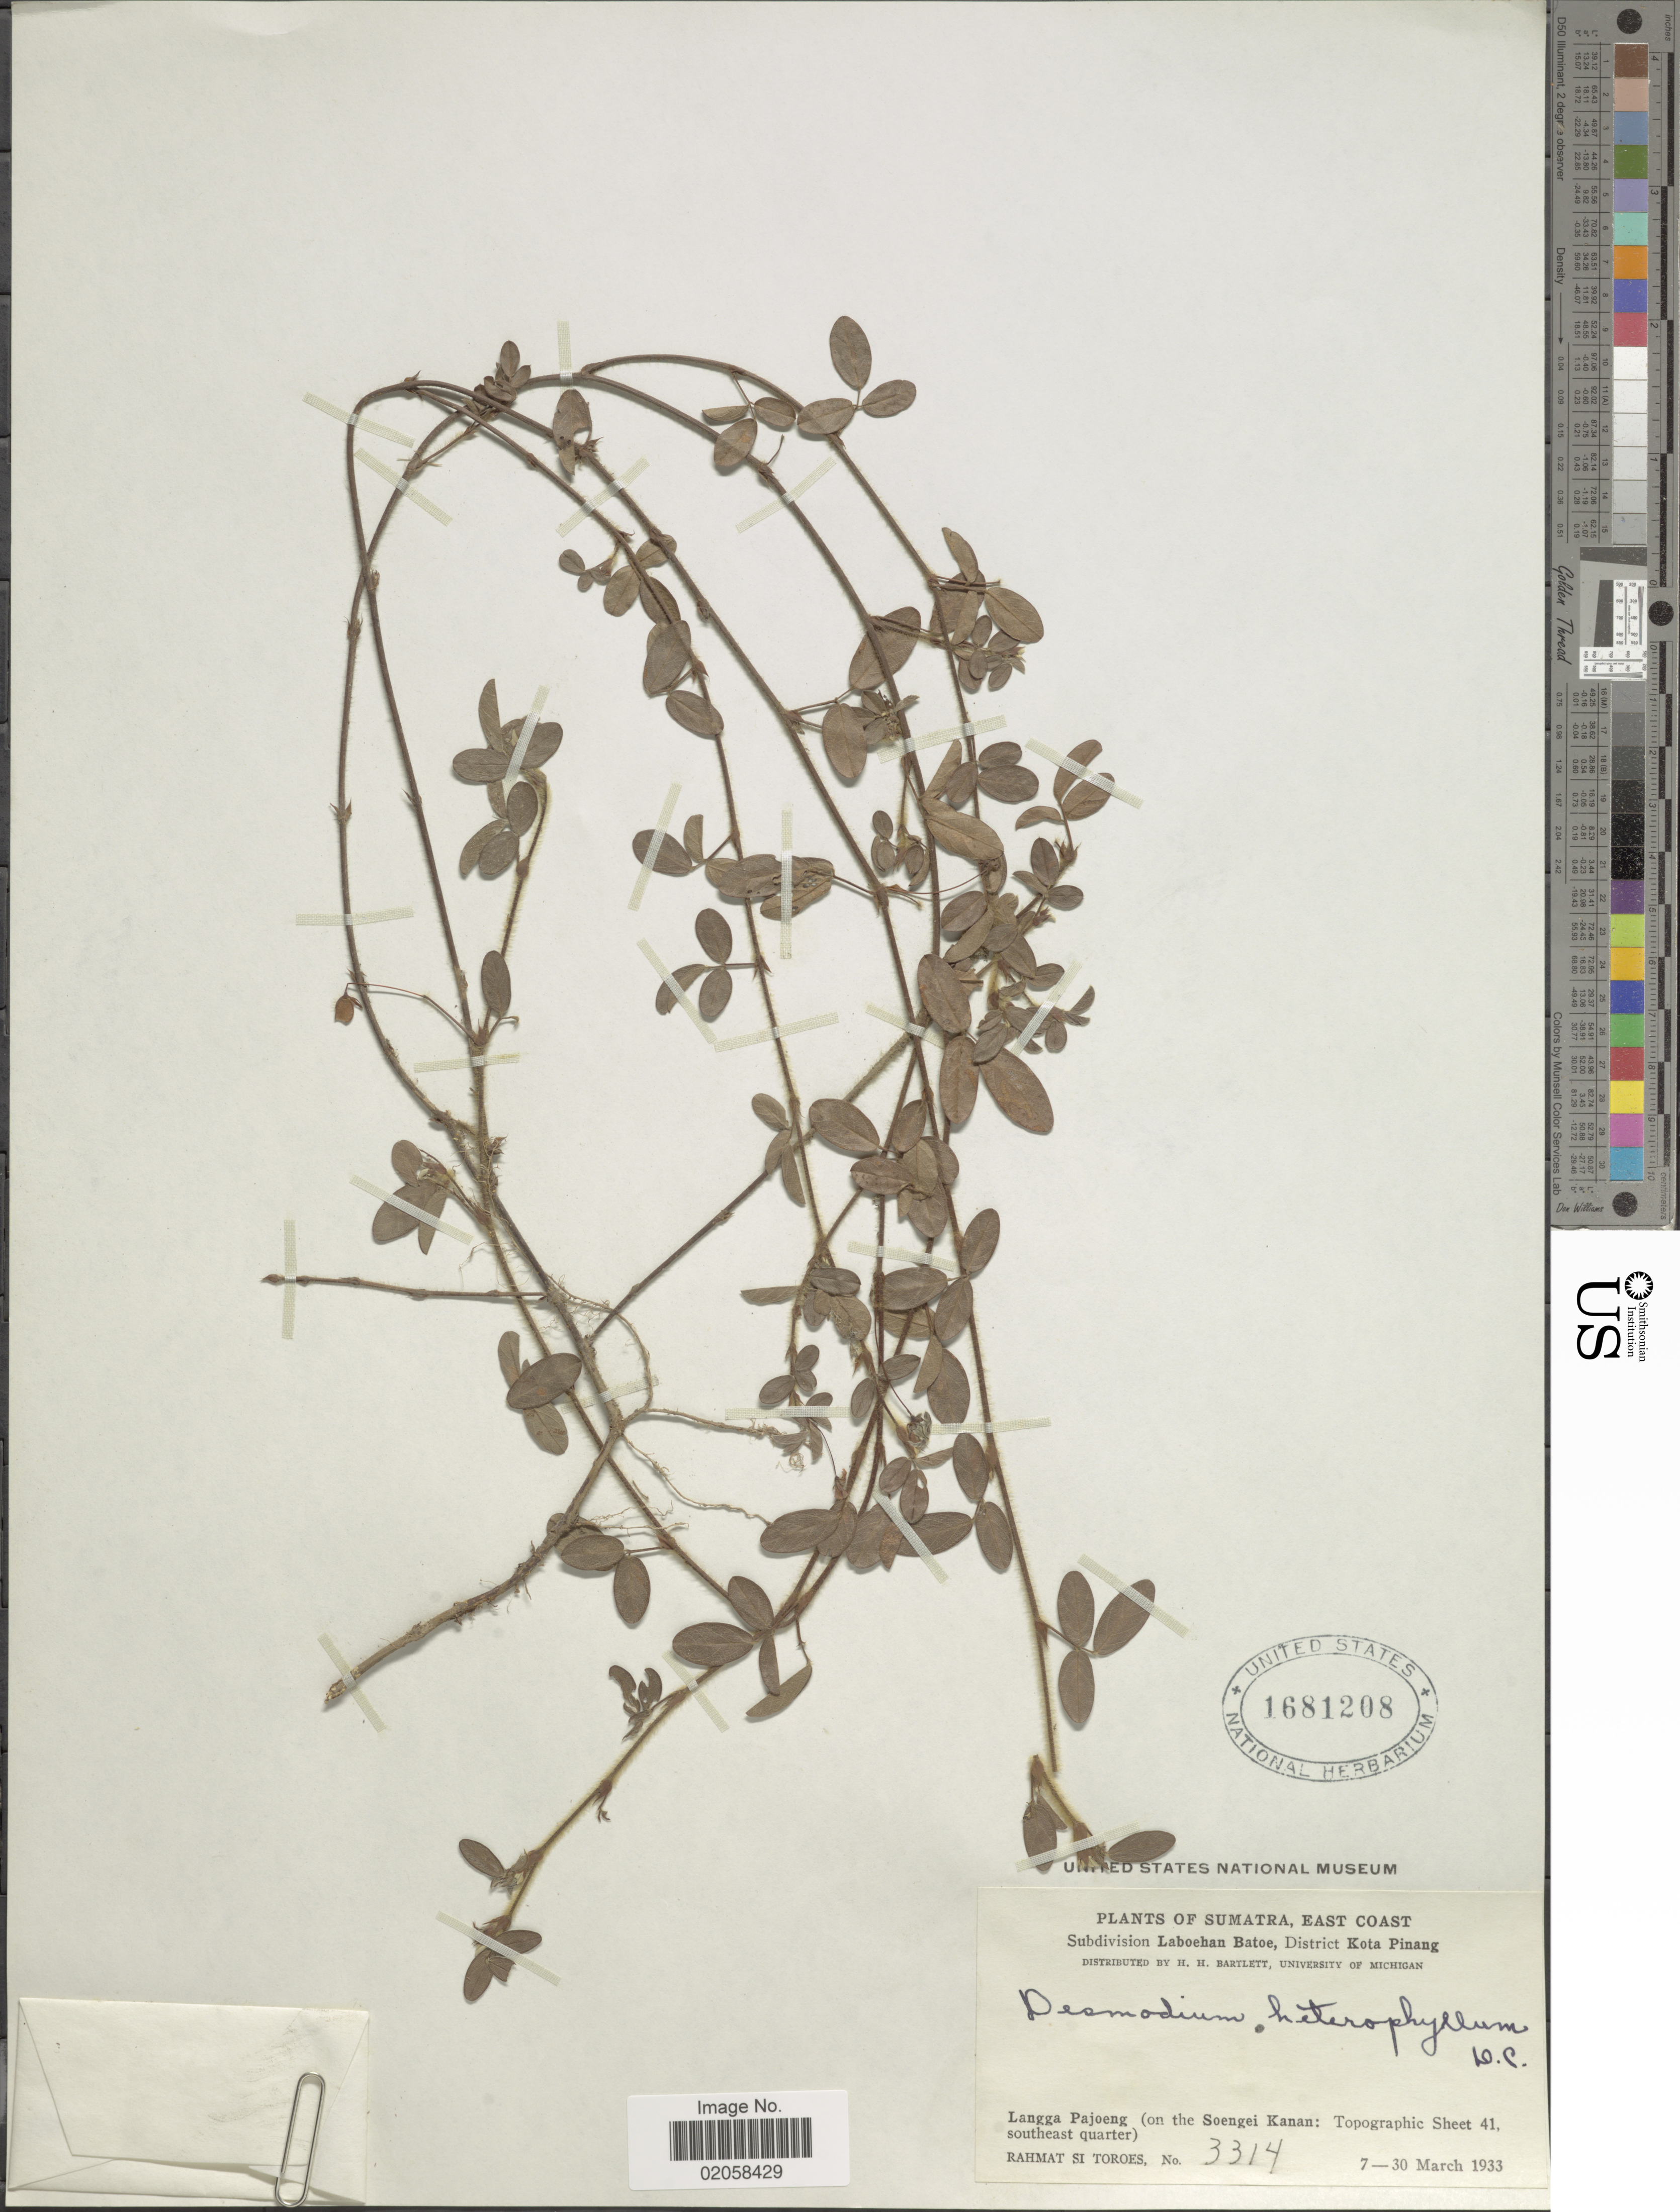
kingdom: Plantae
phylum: Tracheophyta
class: Magnoliopsida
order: Fabales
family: Fabaceae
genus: Grona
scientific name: Grona heterophylla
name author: (Willd.) H. Ohashi & K. Ohashi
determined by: Strong, Mark T., (BOT), Smithsonian Institution - National Museum of Natural History (UNITED STATES)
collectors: Rahmat Si Boeea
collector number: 3314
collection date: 1933-03-07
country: Indonesia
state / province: Sumatra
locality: East Coast, Langga Pajoeng (on the Soengei Kanan: Topgraphi Sheet 41, southeast quarter).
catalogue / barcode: US 1681208